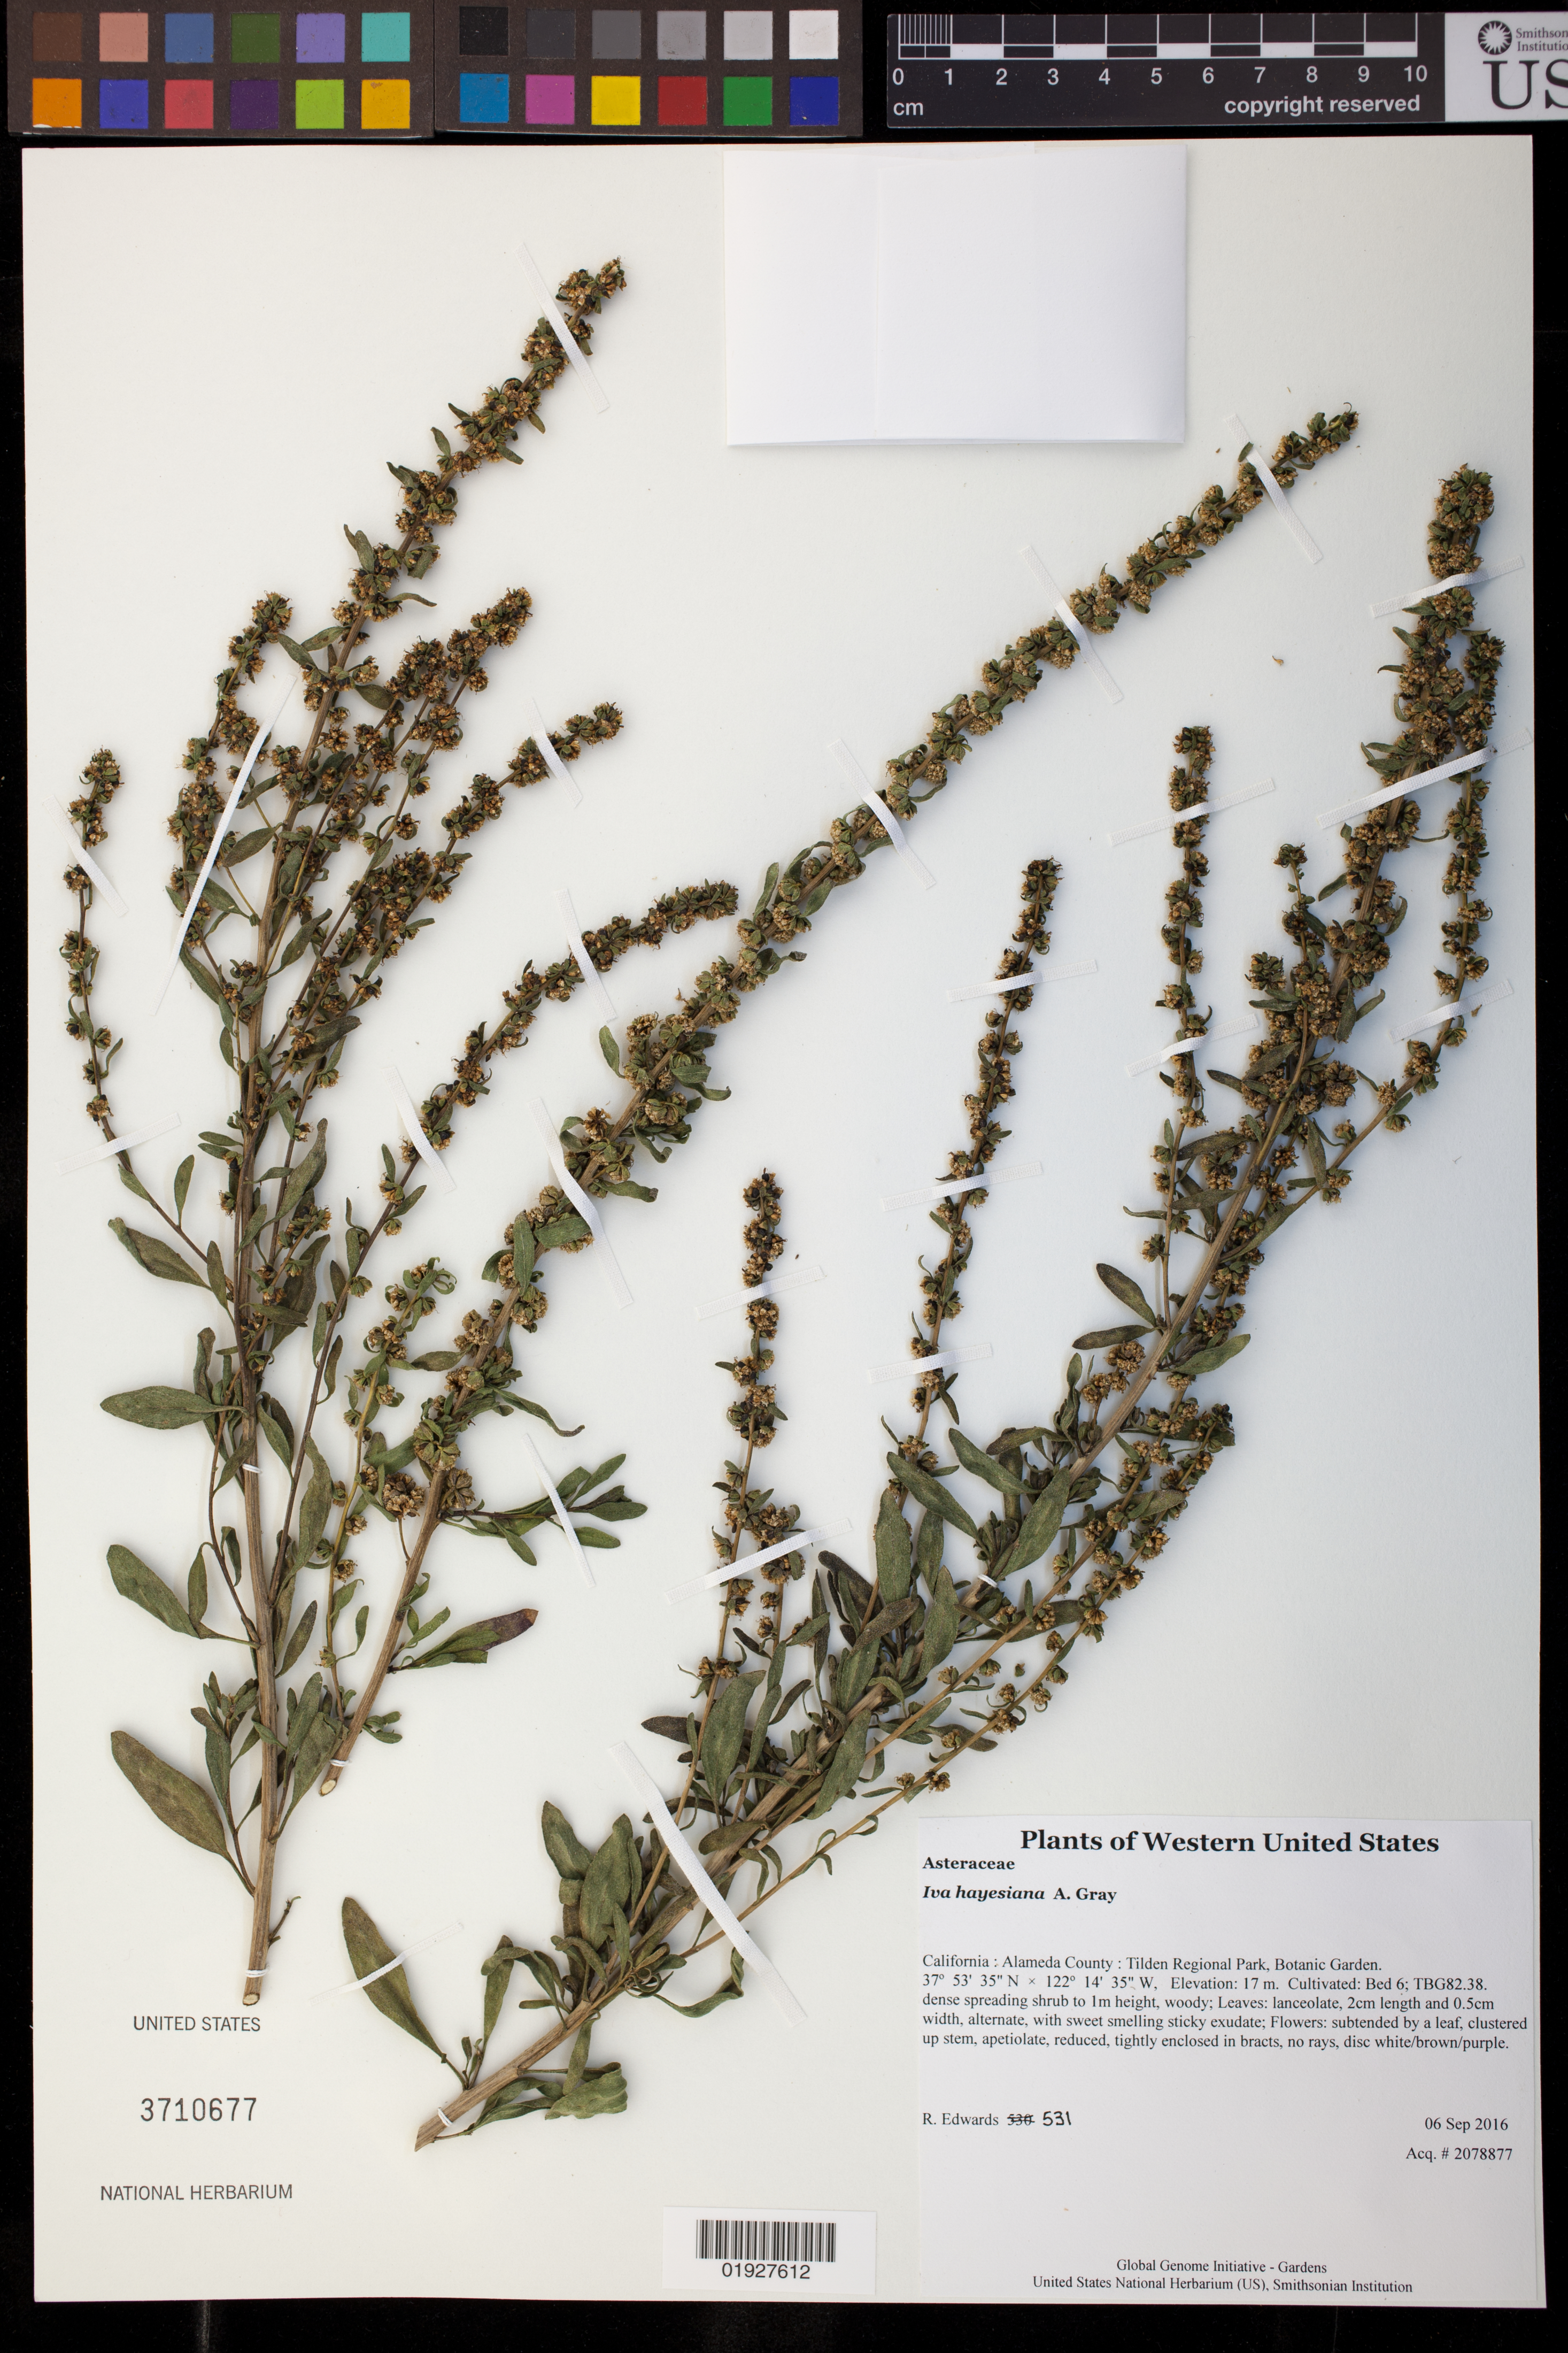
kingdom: Plantae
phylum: Tracheophyta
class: Magnoliopsida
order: Asterales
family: Asteraceae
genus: Iva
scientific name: Iva hayesiana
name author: A. Gray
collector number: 531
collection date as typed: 6 September 2016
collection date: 2016-09-06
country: United States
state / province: California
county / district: Alameda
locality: Tilden Regional Park, Botanic Garden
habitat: Cultivated: Bed 6; TBG82.38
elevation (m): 16.9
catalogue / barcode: US 3710677